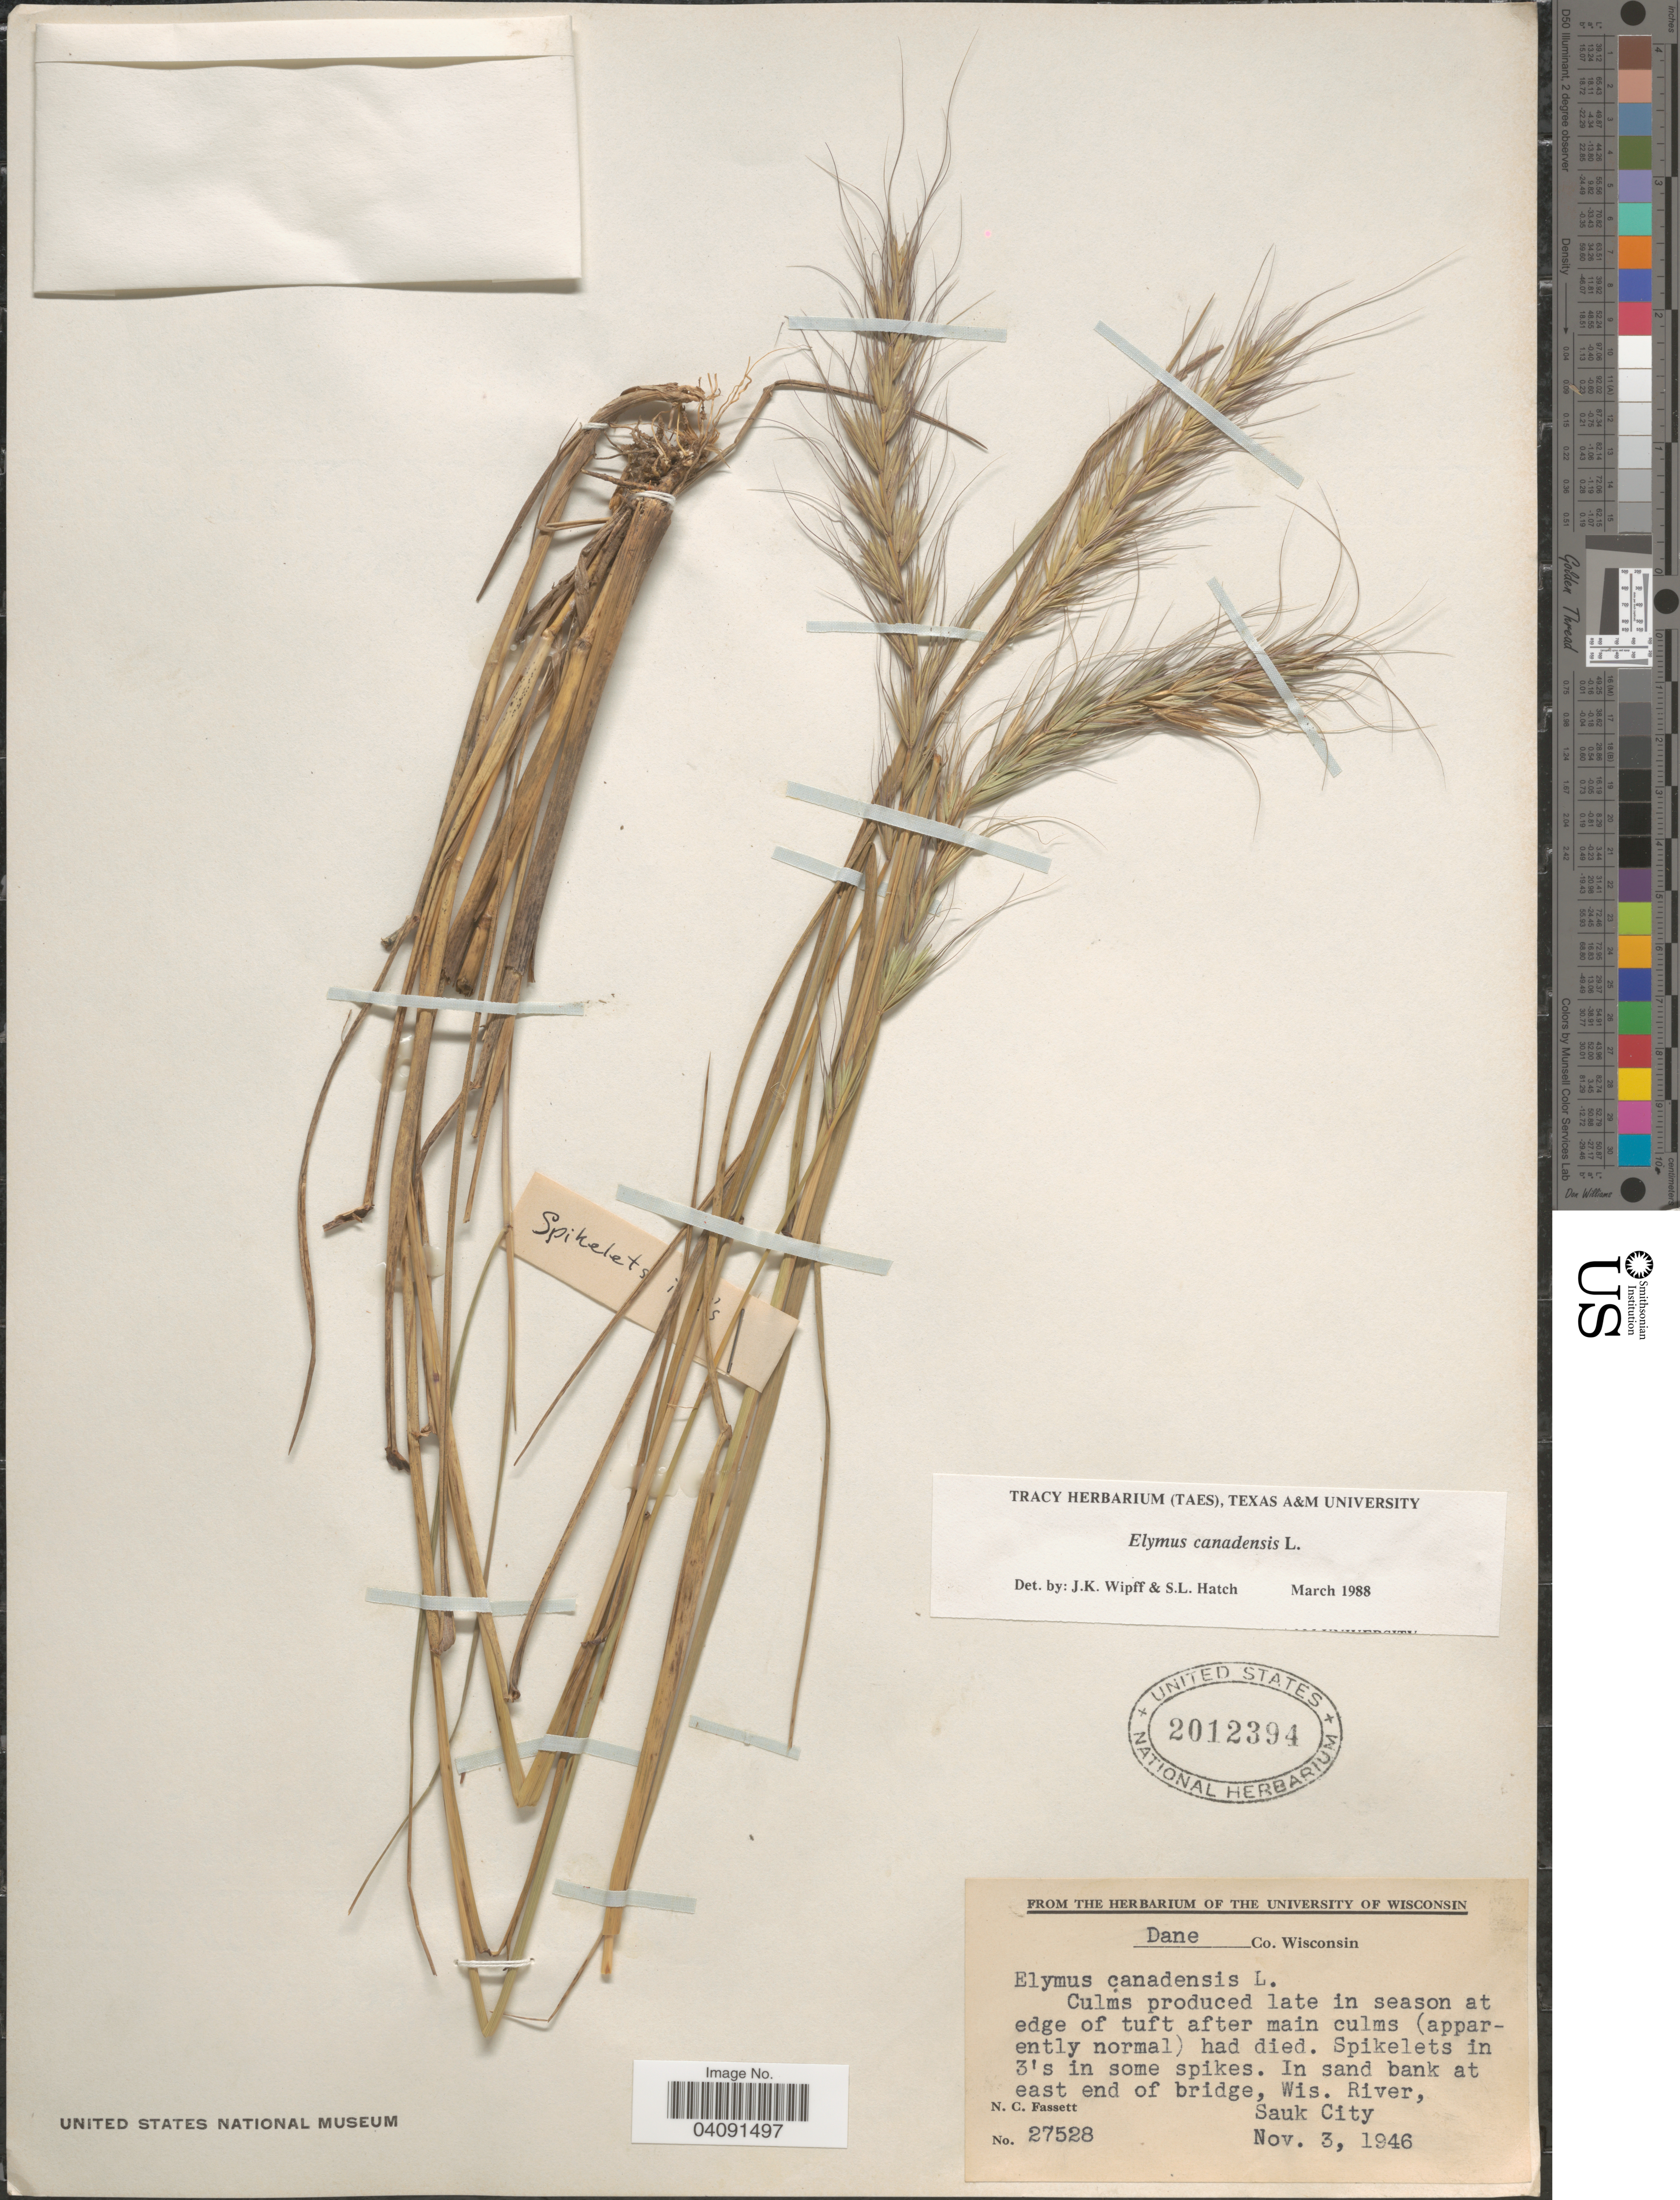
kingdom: Plantae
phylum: Tracheophyta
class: Liliopsida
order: Poales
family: Poaceae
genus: Elymus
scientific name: Elymus canadensis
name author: L.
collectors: N. C. Fassett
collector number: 27528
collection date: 1946-11-03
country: United States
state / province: Wisconsin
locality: Dane Co. Culms produced late in season at edge of tuft after main culms (apparently normal) had died. In sand bank at east end of bridge, Wis. River, Sauk City.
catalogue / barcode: US 2012394